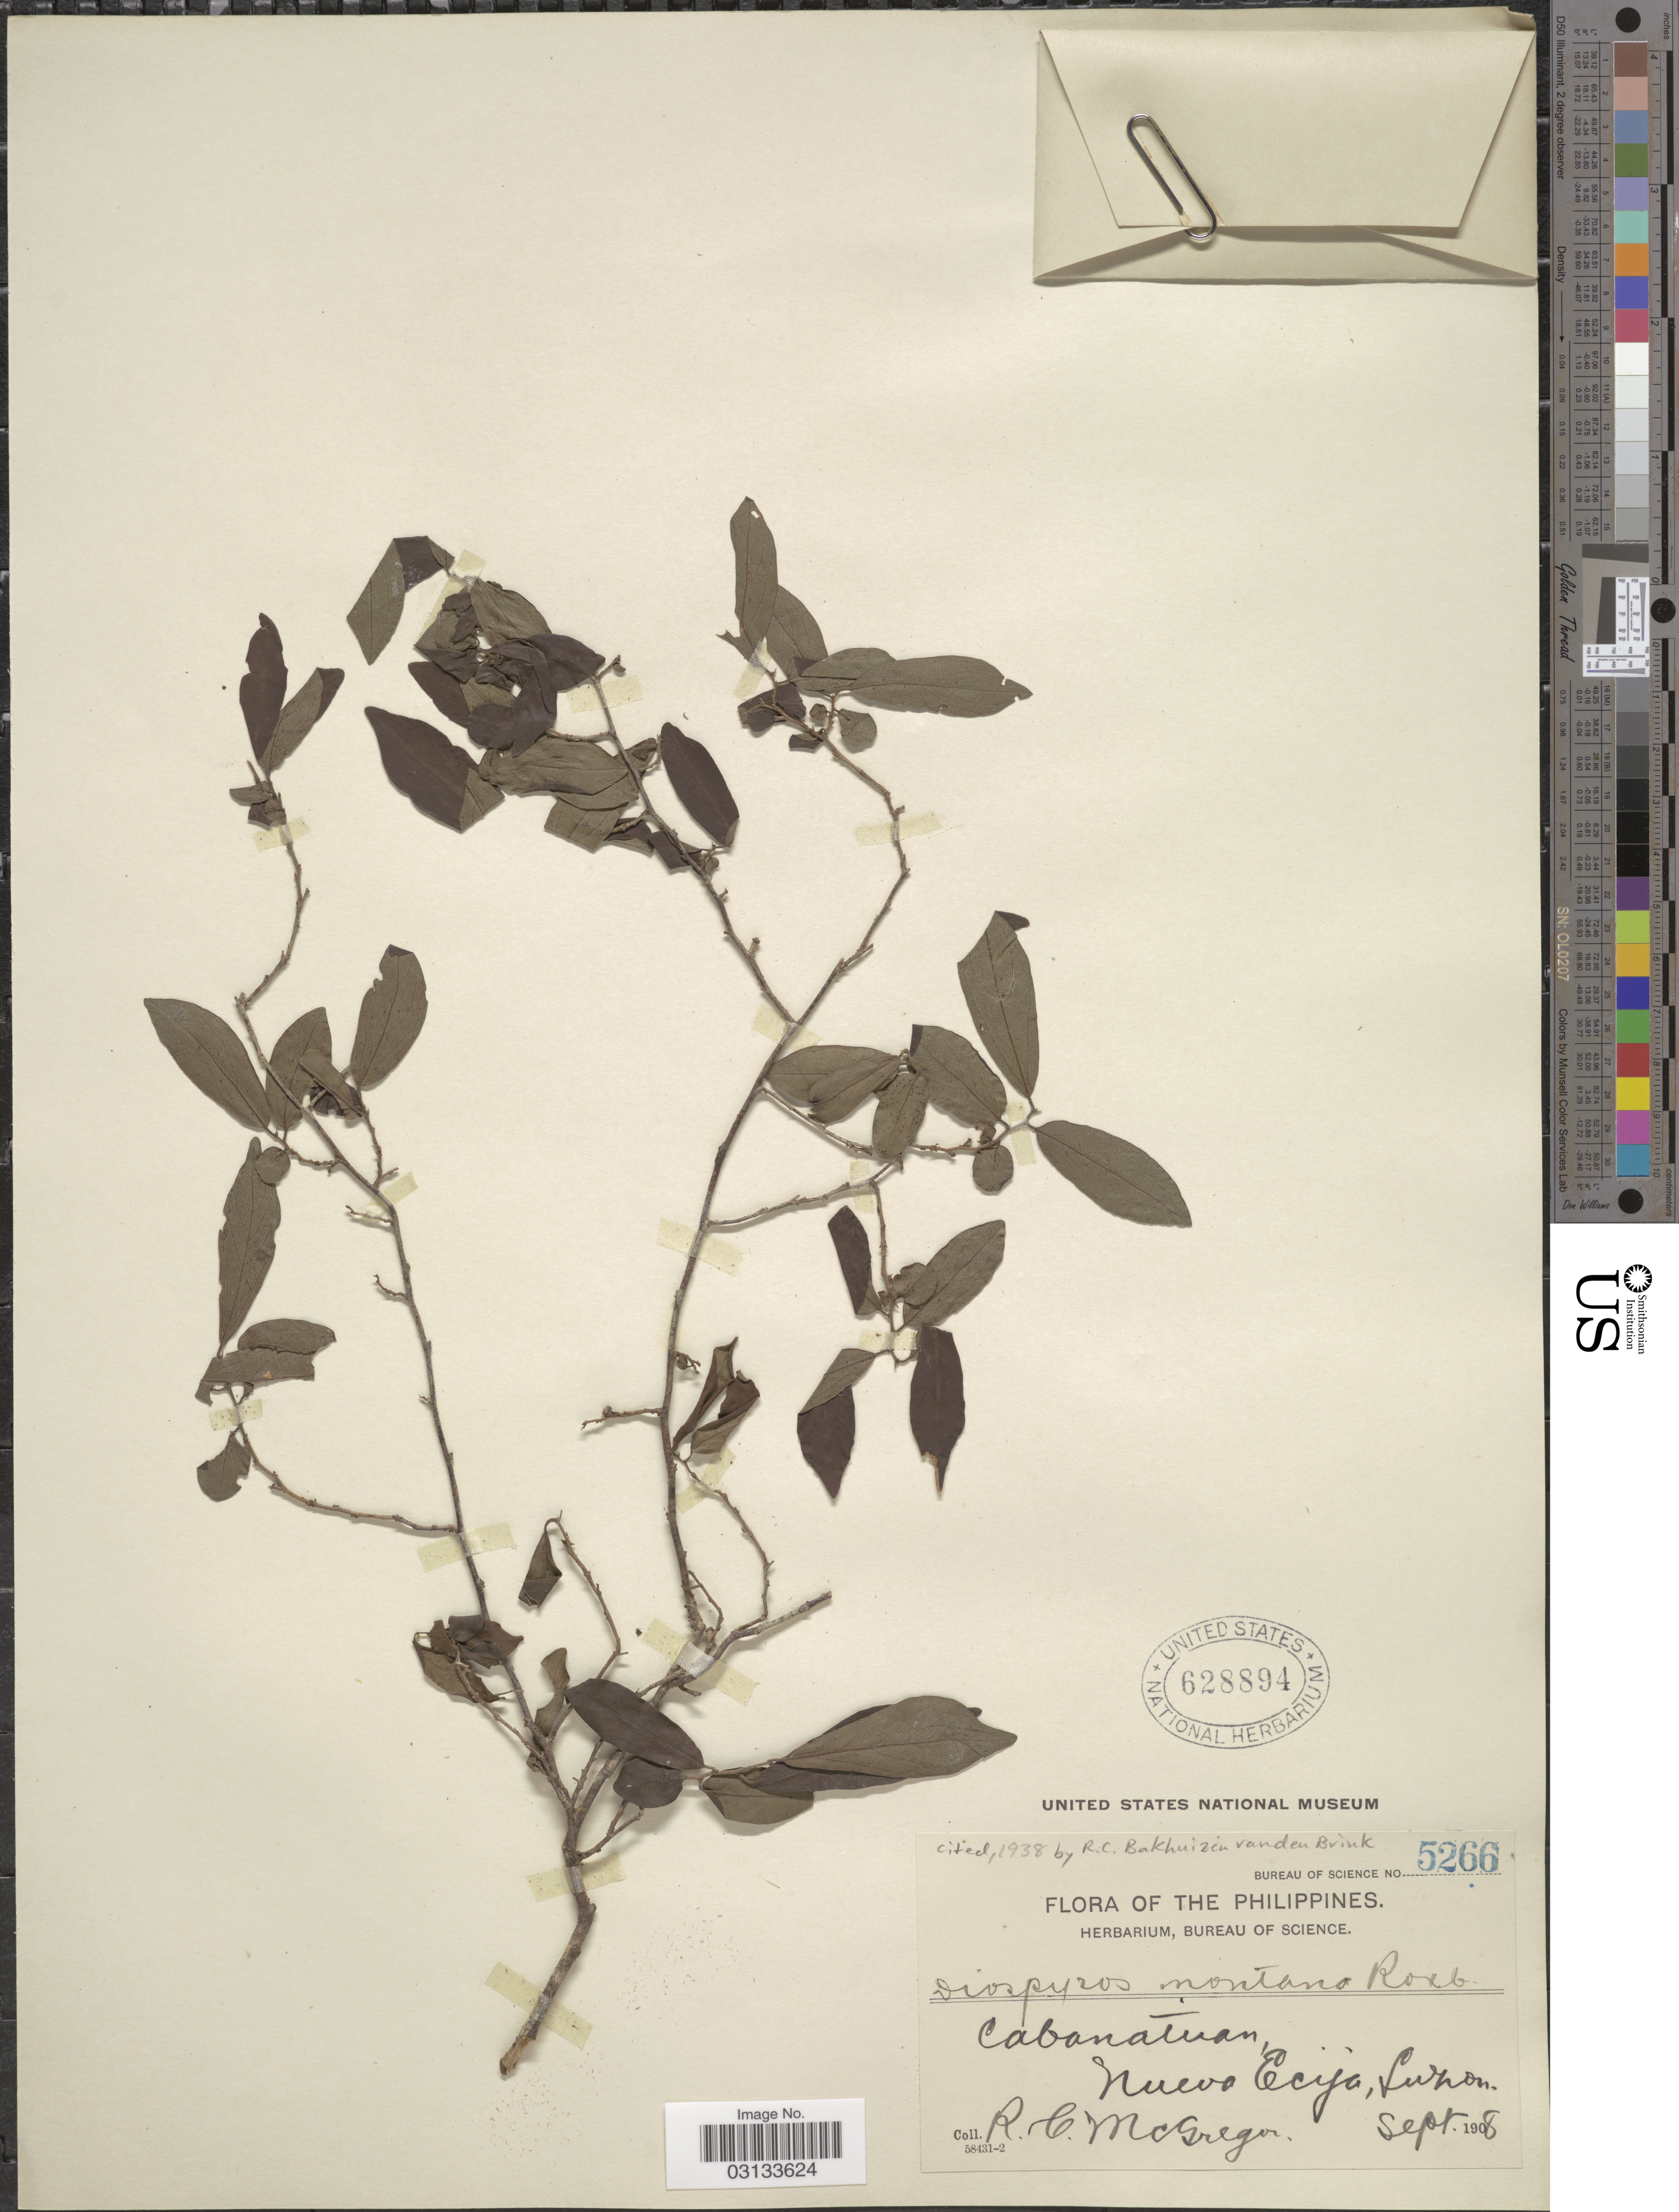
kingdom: Plantae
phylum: Tracheophyta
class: Magnoliopsida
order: Ericales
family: Ebenaceae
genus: Diospyros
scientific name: Diospyros montana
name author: Roxb.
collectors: R. C. McGregor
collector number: Bureau of Science 5266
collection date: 1908-09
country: Philippines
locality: Cabanatuan, Nuevo Ecija, Luzon.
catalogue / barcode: US 628894